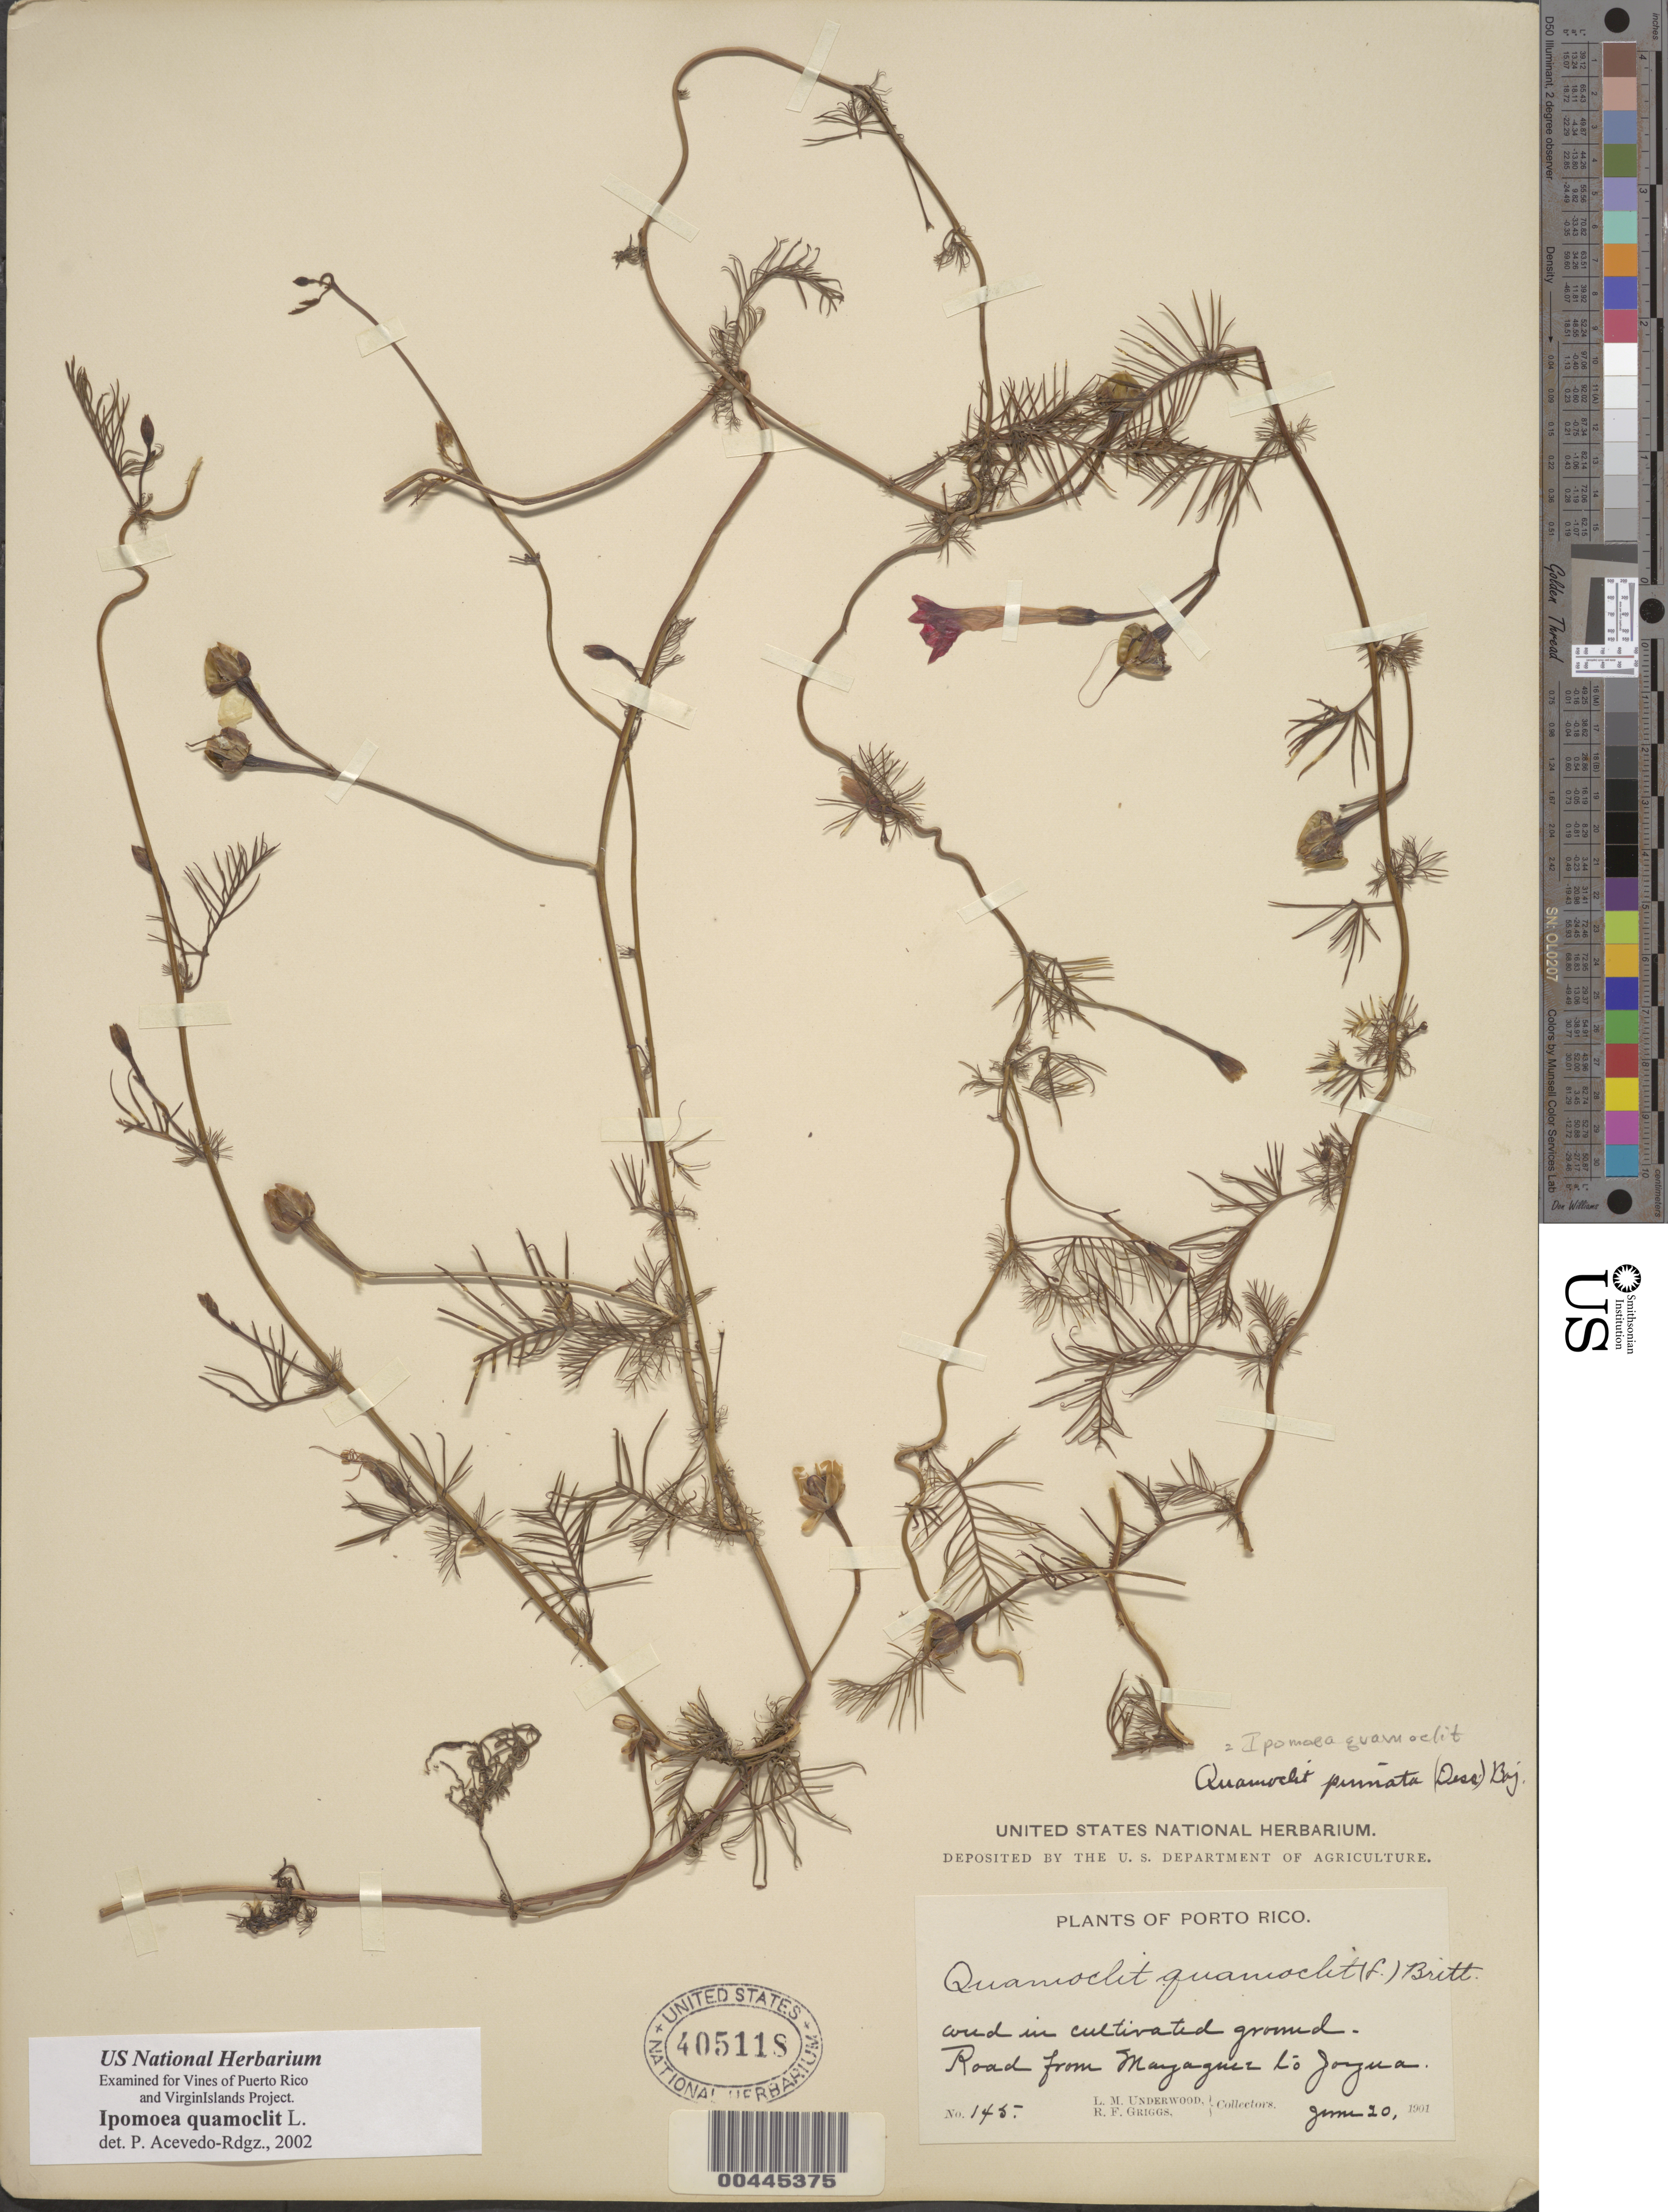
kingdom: Plantae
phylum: Tracheophyta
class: Magnoliopsida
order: Solanales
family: Convolvulaceae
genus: Ipomoea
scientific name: Ipomoea quamoclit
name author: L.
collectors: L. M. Underwood & R. F. Griggs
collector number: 145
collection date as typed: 20 Jun 1901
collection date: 1901-06-20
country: Puerto Rico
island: Greater Antilles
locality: road from Mayaguez to Joyua. In cultivated ground.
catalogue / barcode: US 405188